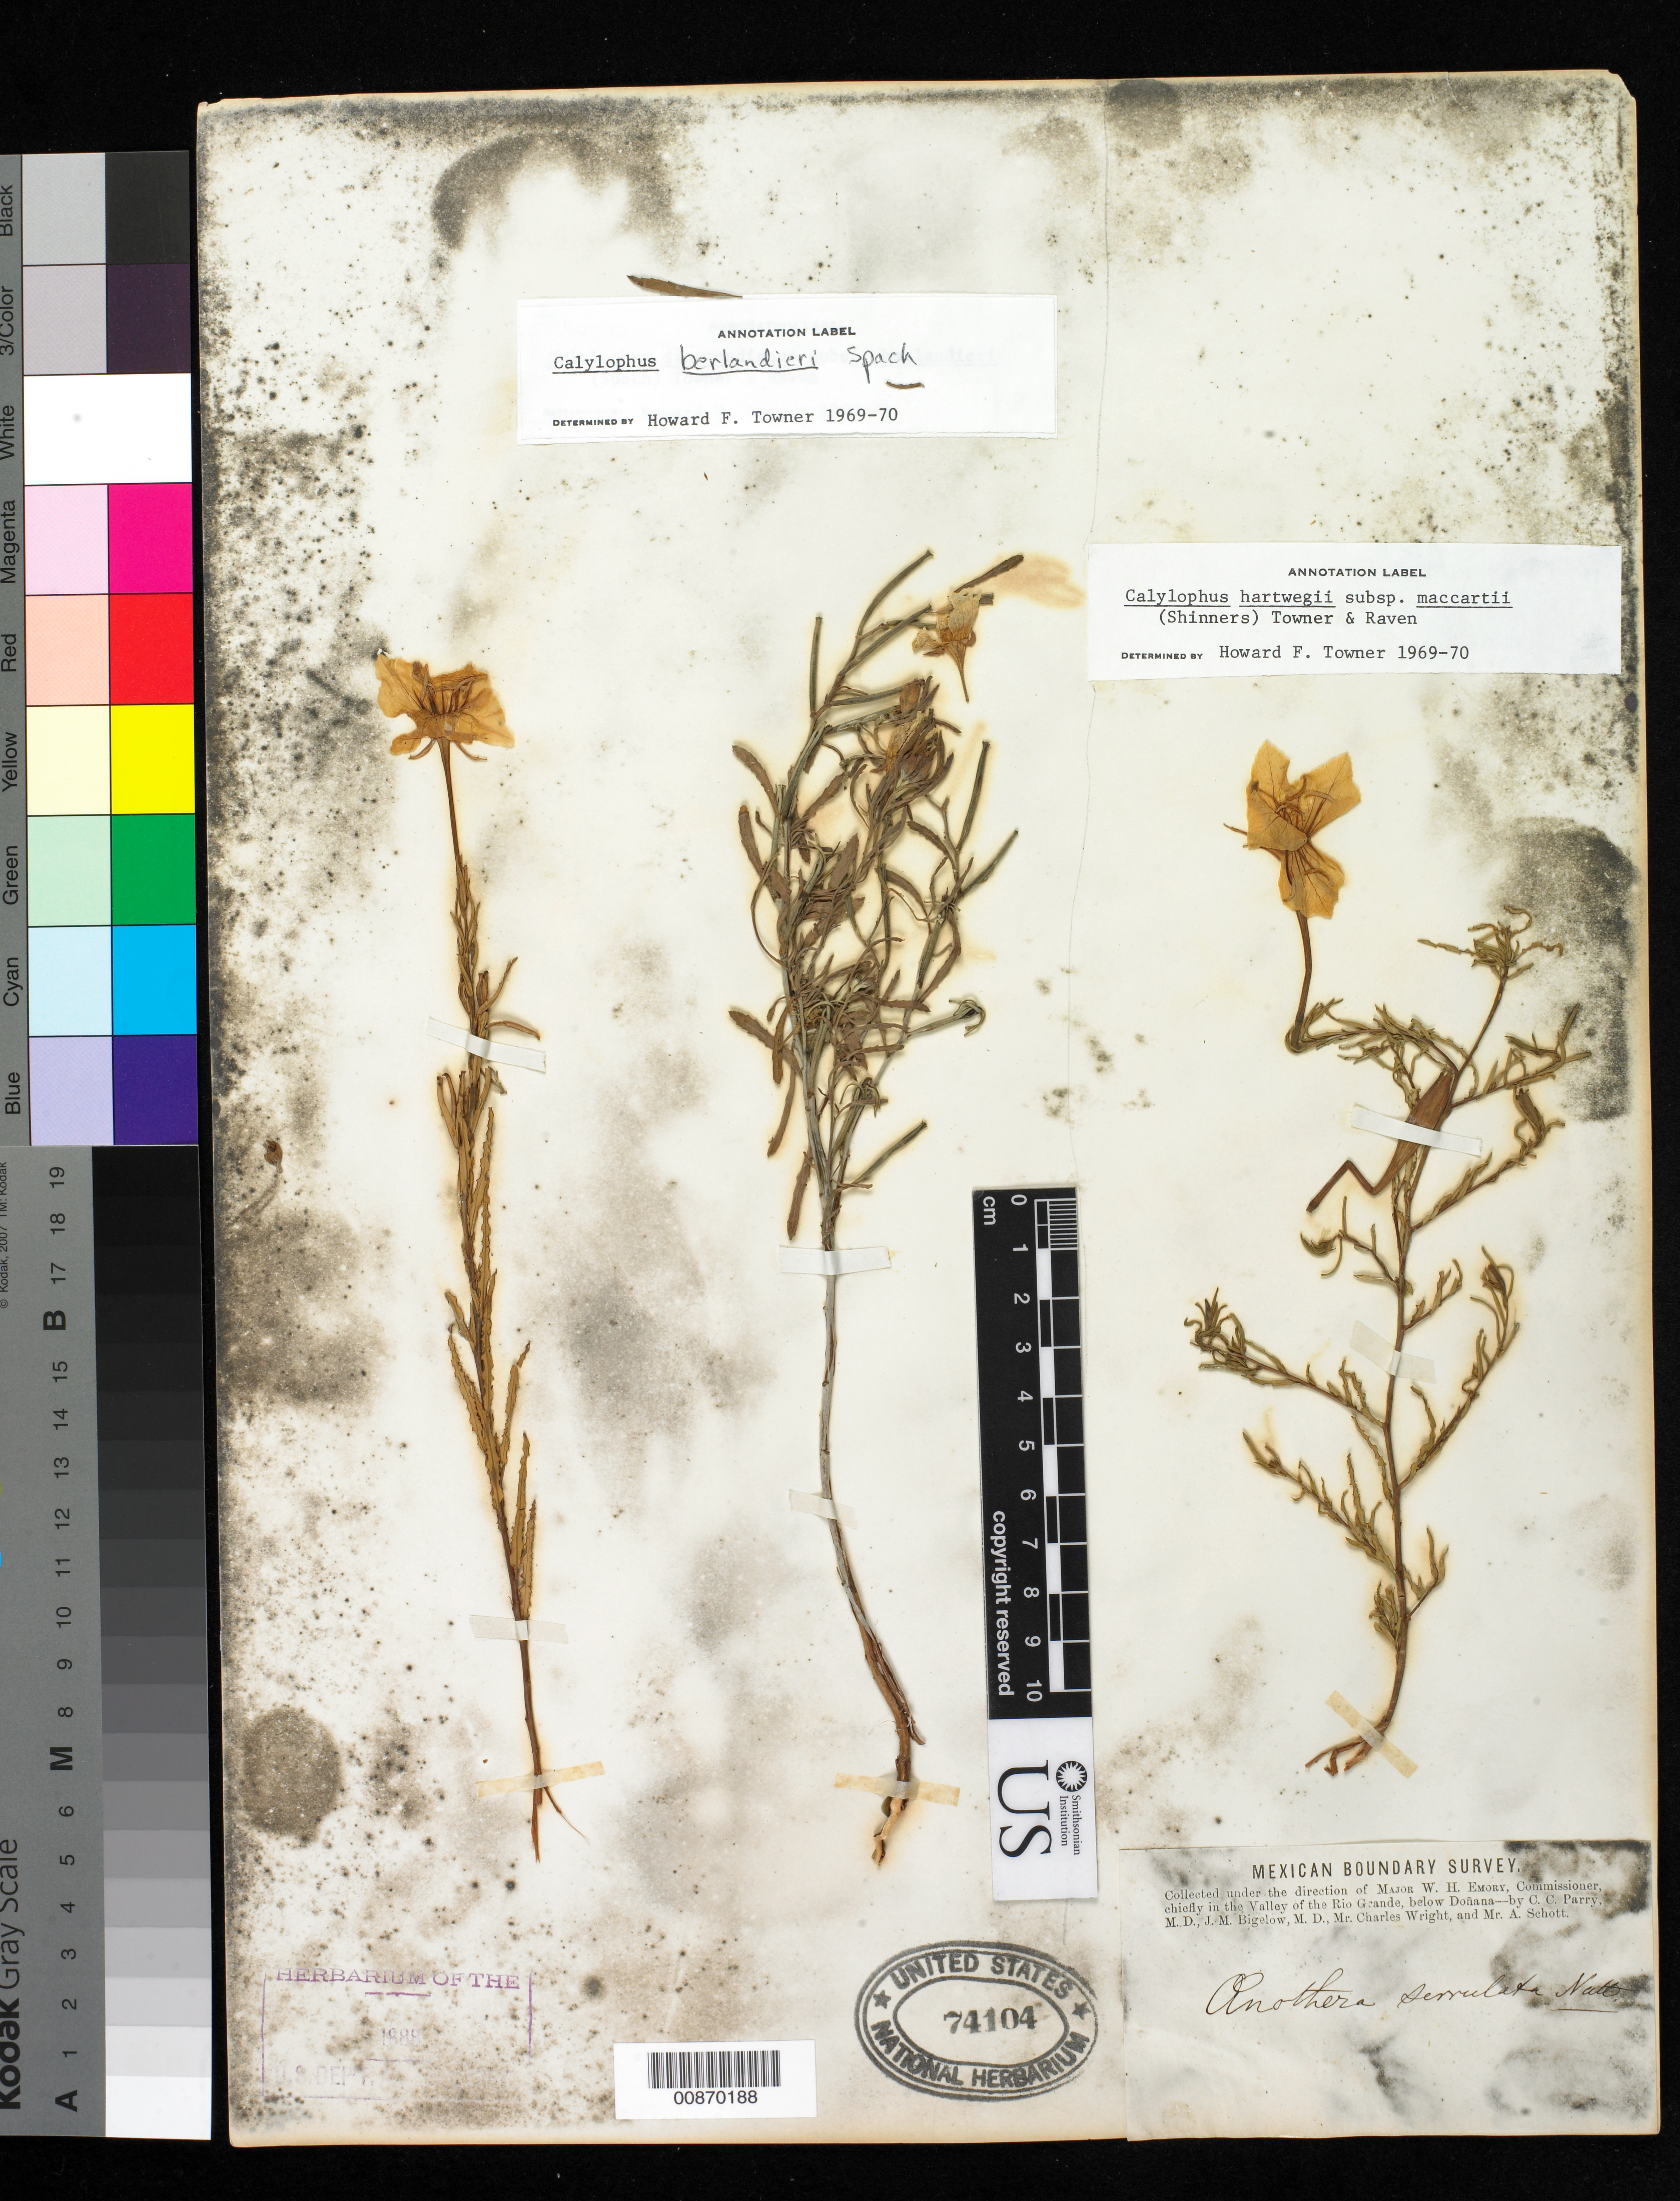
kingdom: Plantae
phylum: Tracheophyta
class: Magnoliopsida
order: Myrtales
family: Onagraceae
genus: Oenothera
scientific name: Oenothera capillifolia subsp. berlandieri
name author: (Spach) W.L. Wagner & Hoch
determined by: Wagner, W. L., (BOT), Smithsonian Institution - National Museum of Natural History (UNITED STATES)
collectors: C. C. Parry, J. M. Bigelow, C. Wright & A. C. V. Schott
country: United States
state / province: New Mexico / Texas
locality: Valley of the Rio Grande, below Doñana.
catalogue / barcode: US 74104